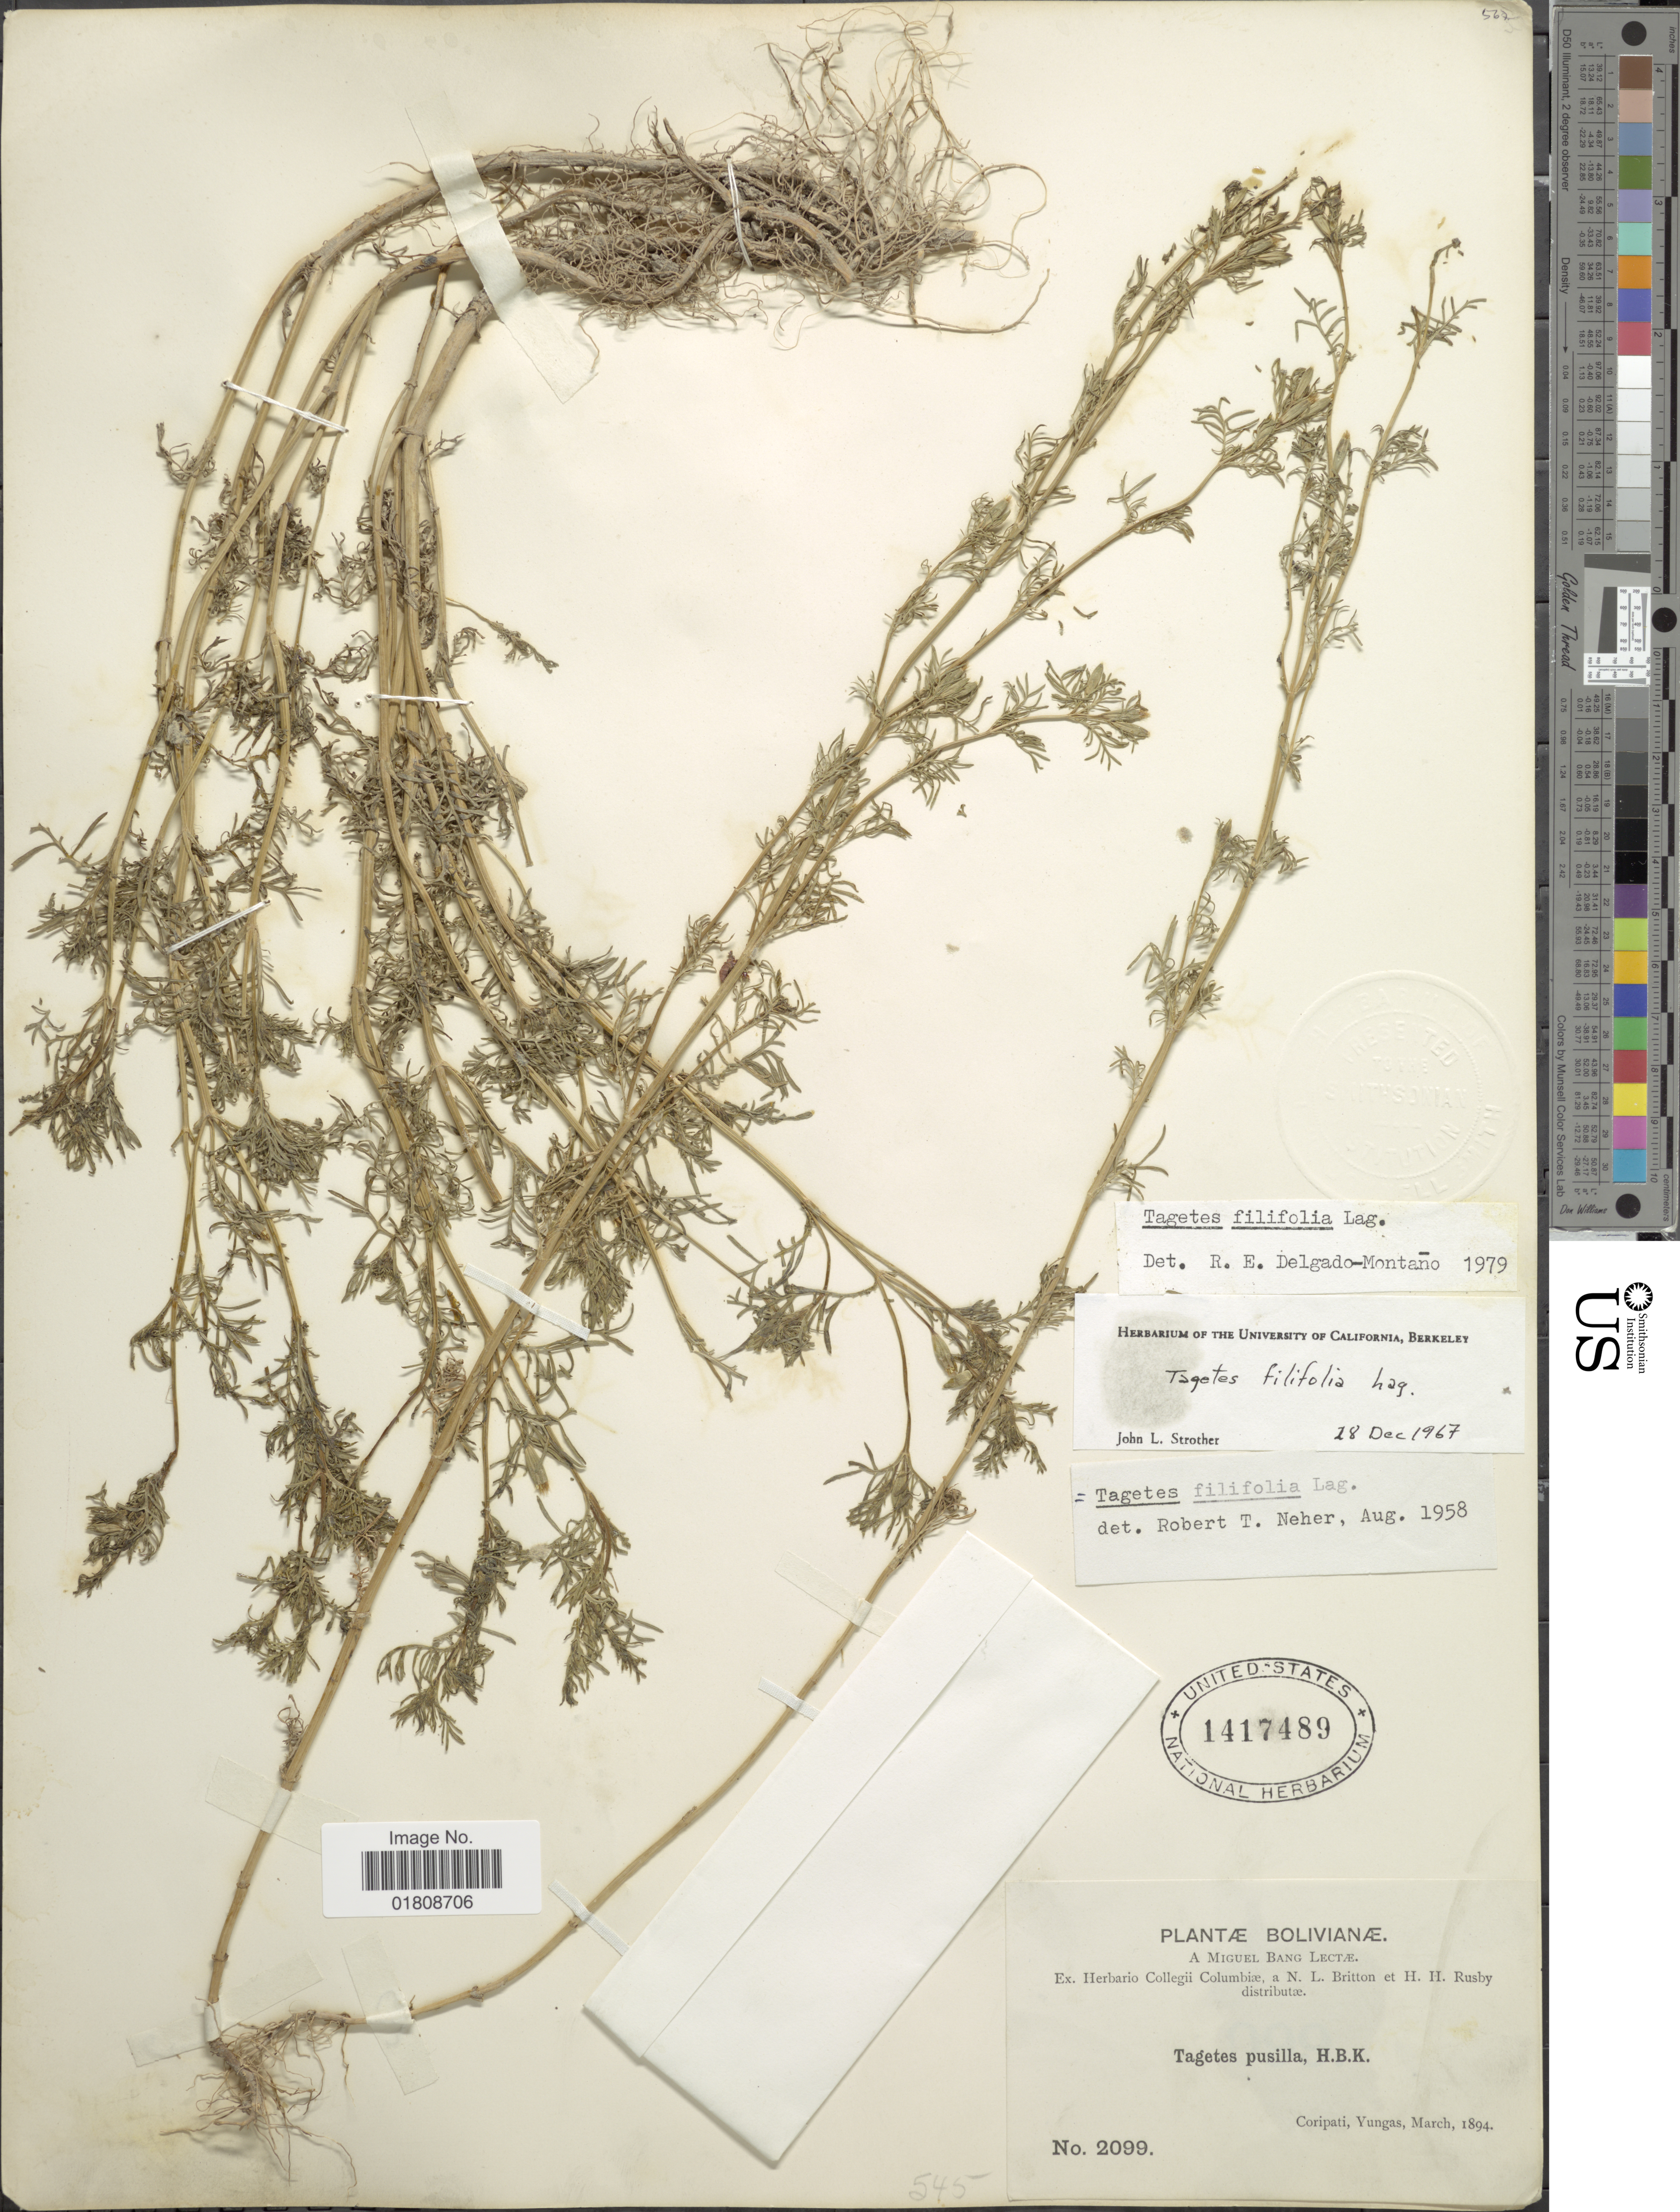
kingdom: Plantae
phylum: Tracheophyta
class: Magnoliopsida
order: Asterales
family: Asteraceae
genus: Tagetes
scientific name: Tagetes filifolia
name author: Lag.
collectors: M. Bang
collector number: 2099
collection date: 1894-03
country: Bolivia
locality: Coripati, Yungas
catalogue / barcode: US 1417489